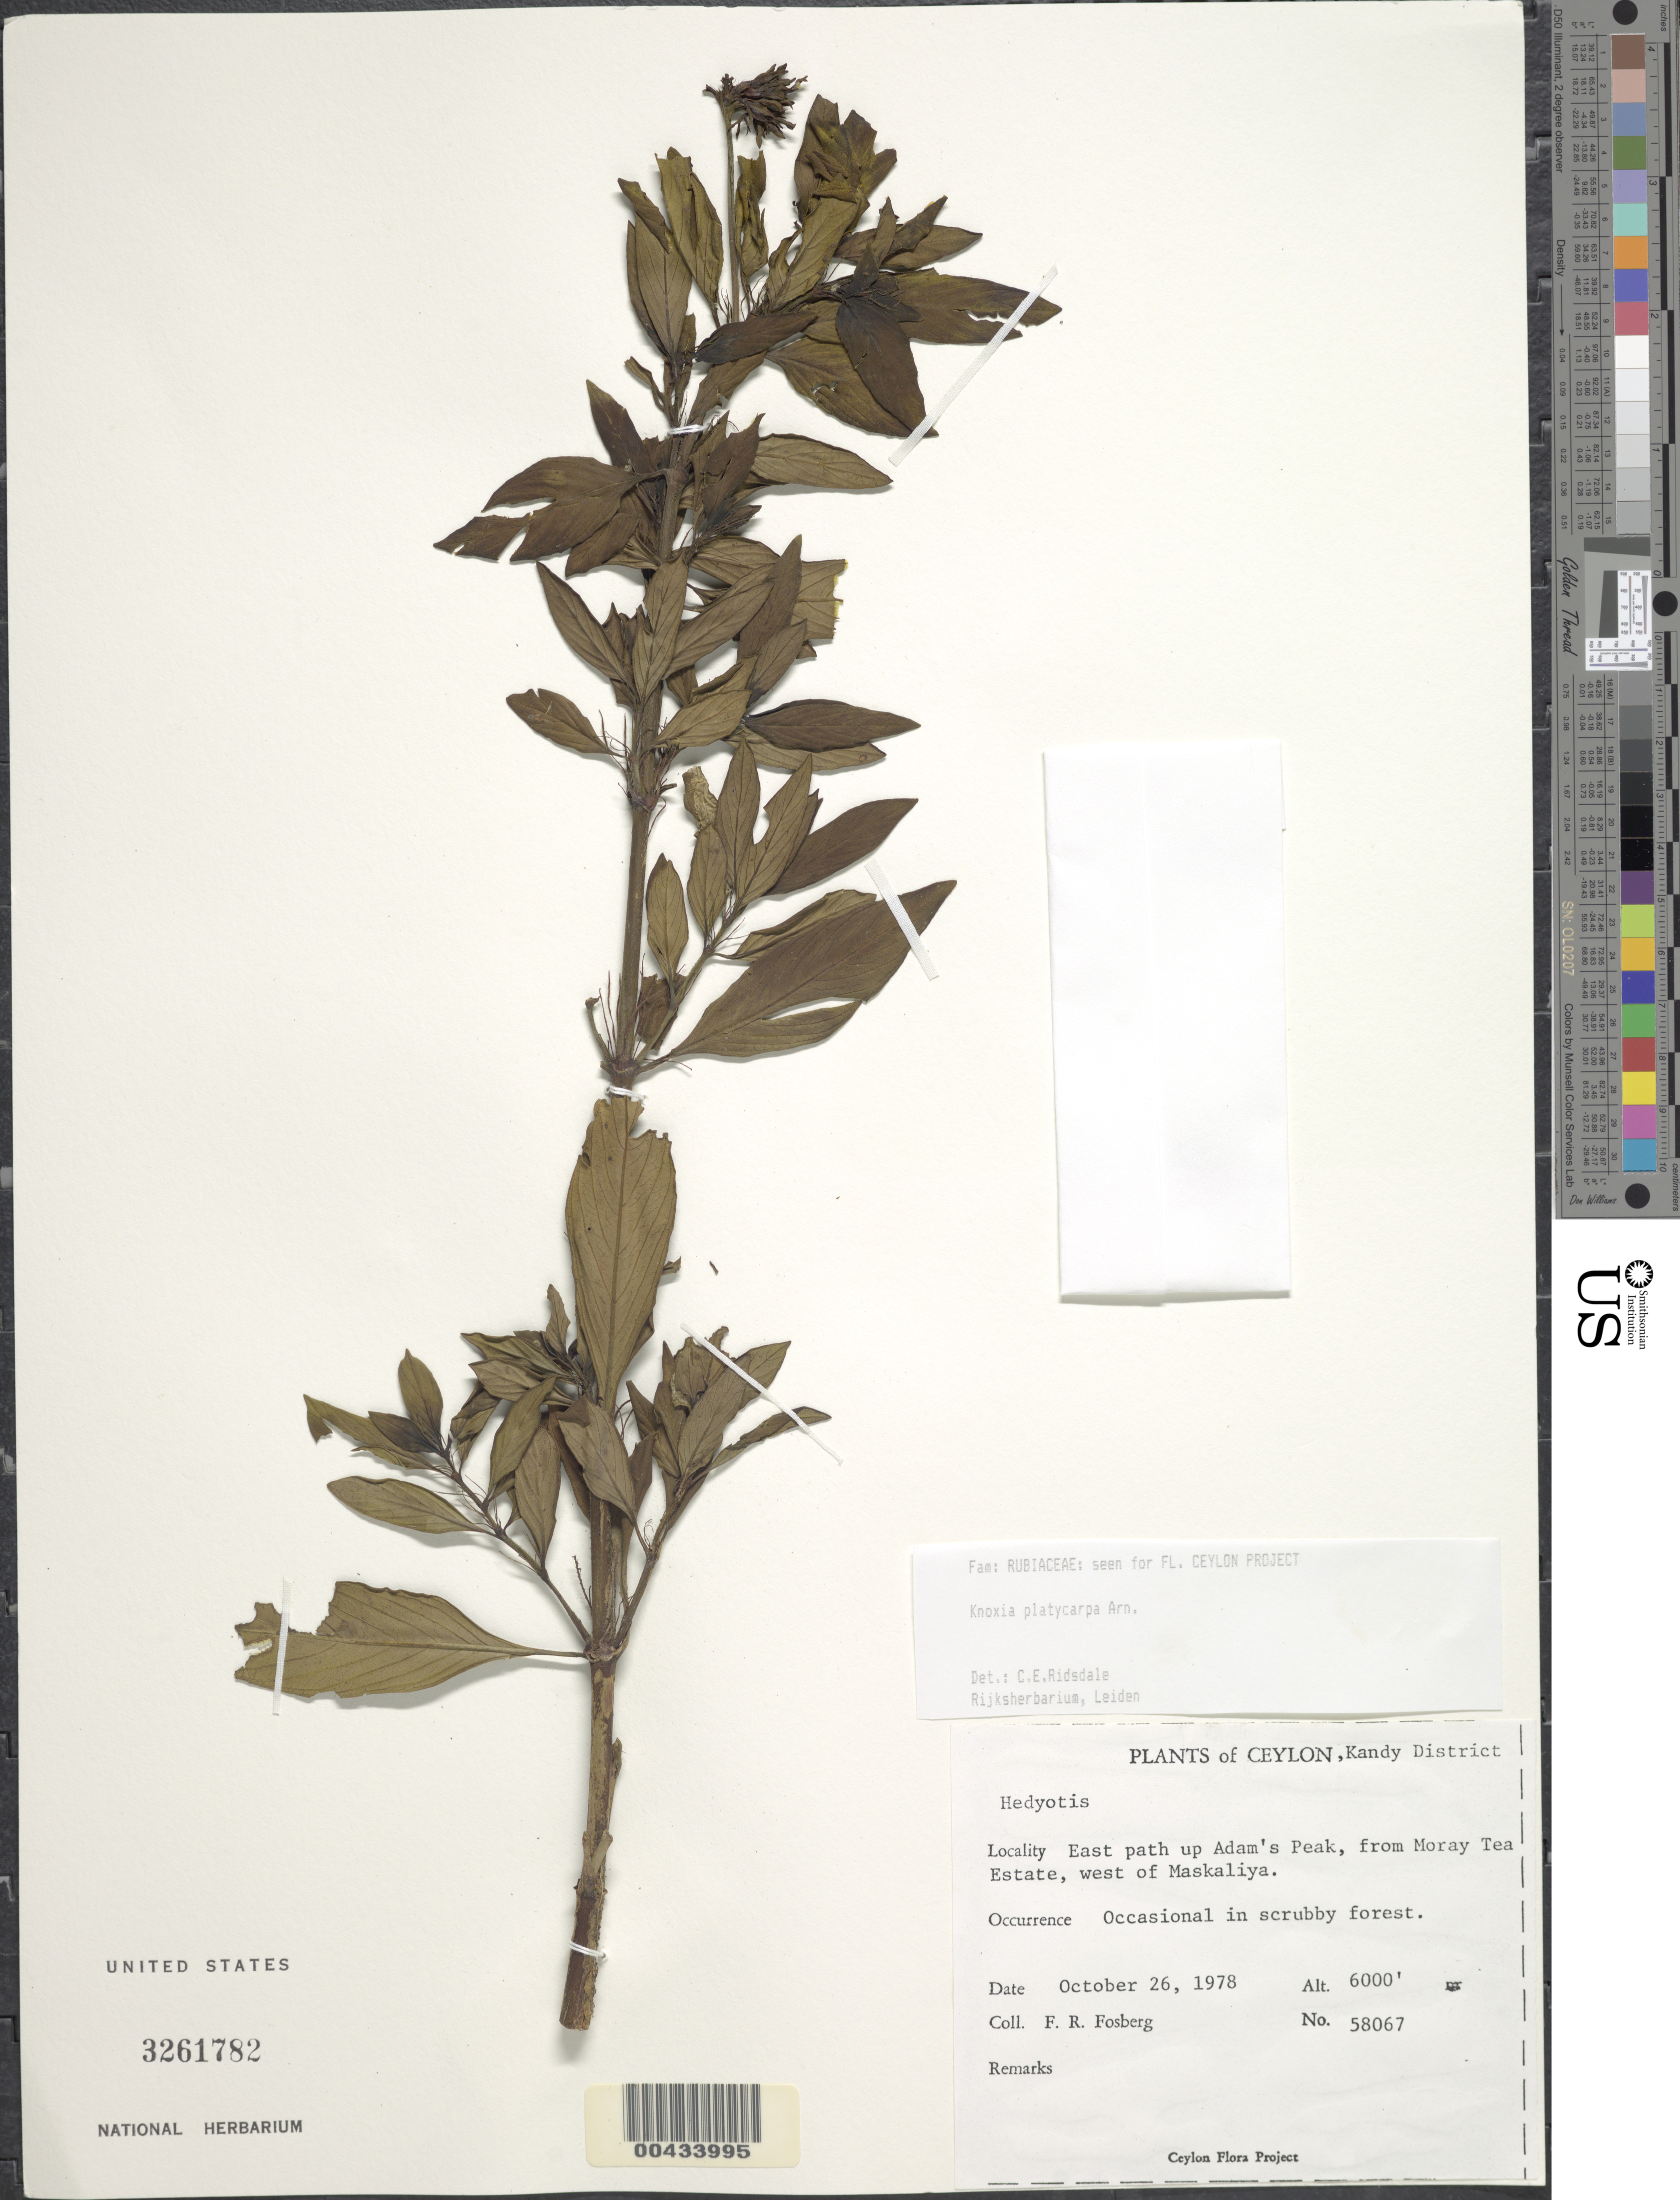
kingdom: Plantae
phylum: Tracheophyta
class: Magnoliopsida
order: Gentianales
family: Rubiaceae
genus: Knoxia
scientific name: Knoxia platycarpa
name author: Arn.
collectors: F. R. Fosberg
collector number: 58067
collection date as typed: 26 Oct 1978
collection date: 1978-10-26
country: Sri Lanka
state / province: Central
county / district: Kandy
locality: E path up Adam's Peak, from Moray Group Tea Estate, W of Maskaliya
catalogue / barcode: US 3261782